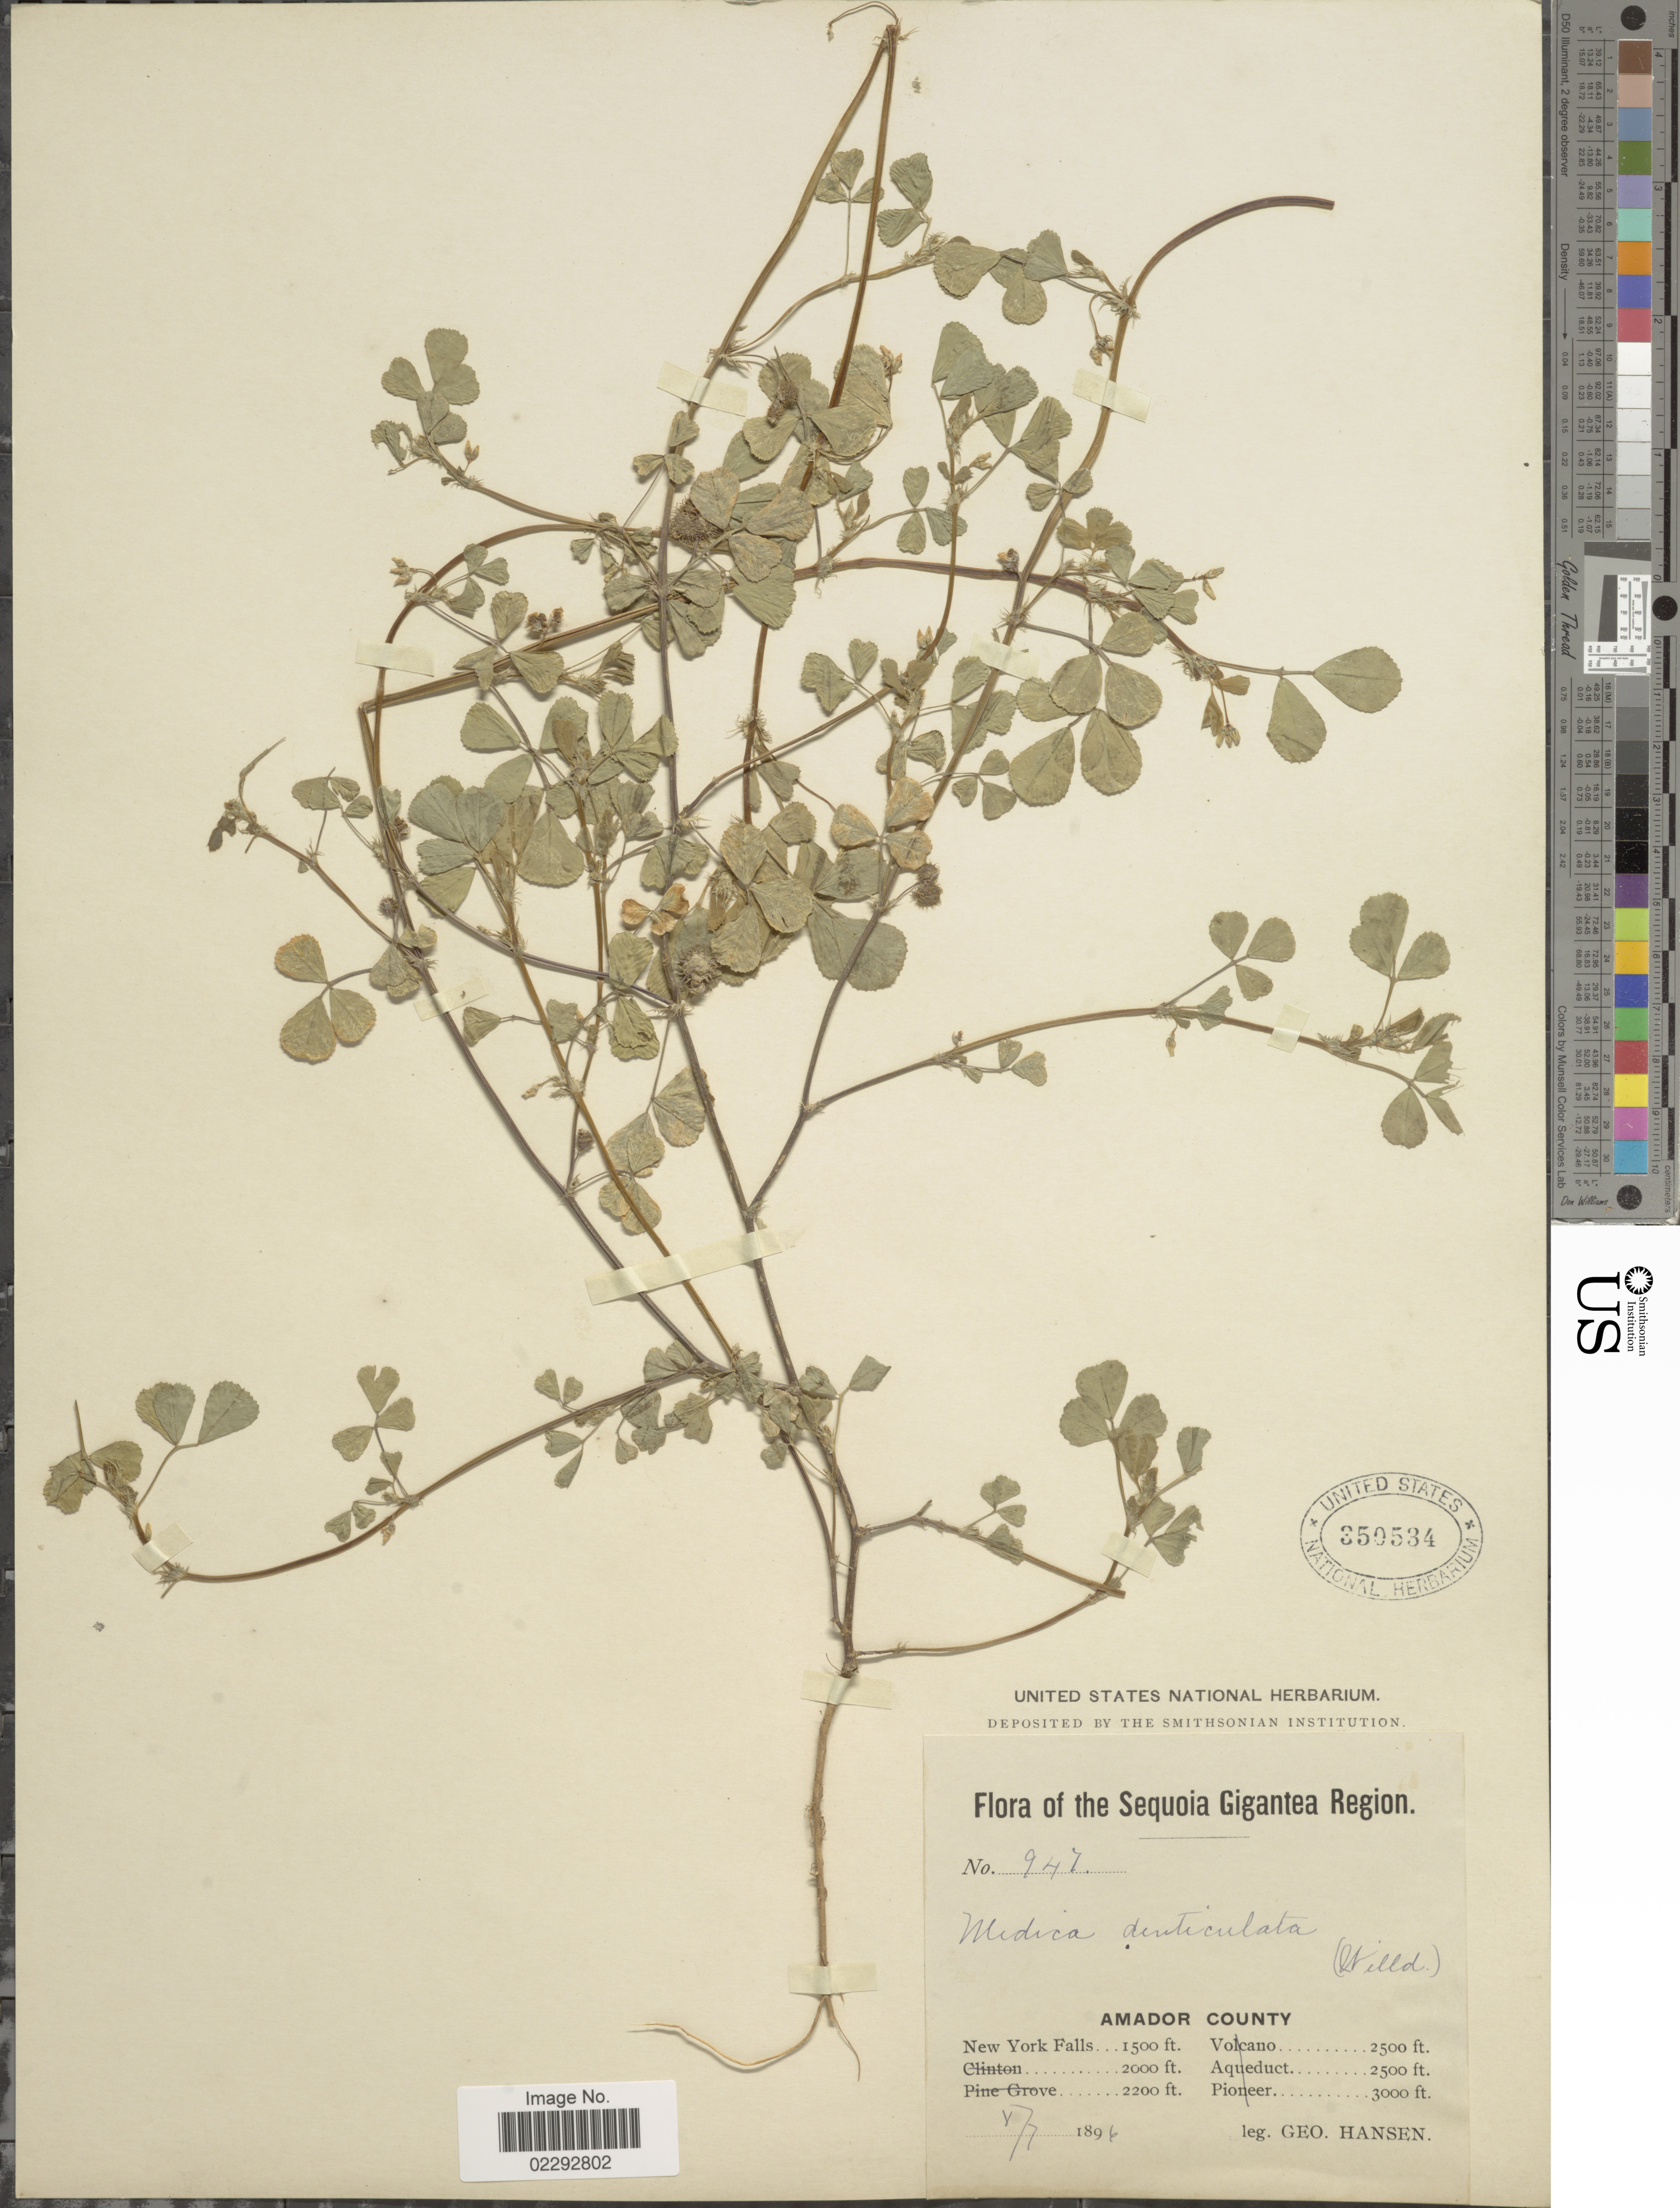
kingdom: Plantae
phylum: Tracheophyta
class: Magnoliopsida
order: Fabales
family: Fabaceae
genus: Medicago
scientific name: Medicago hispida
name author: Gaertn.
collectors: G. Hansen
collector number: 947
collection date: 1896-05-07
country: United States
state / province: California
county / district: Amador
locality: Sequoia Gigantea Region. New York Falls. Amador County.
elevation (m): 457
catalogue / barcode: US 350534